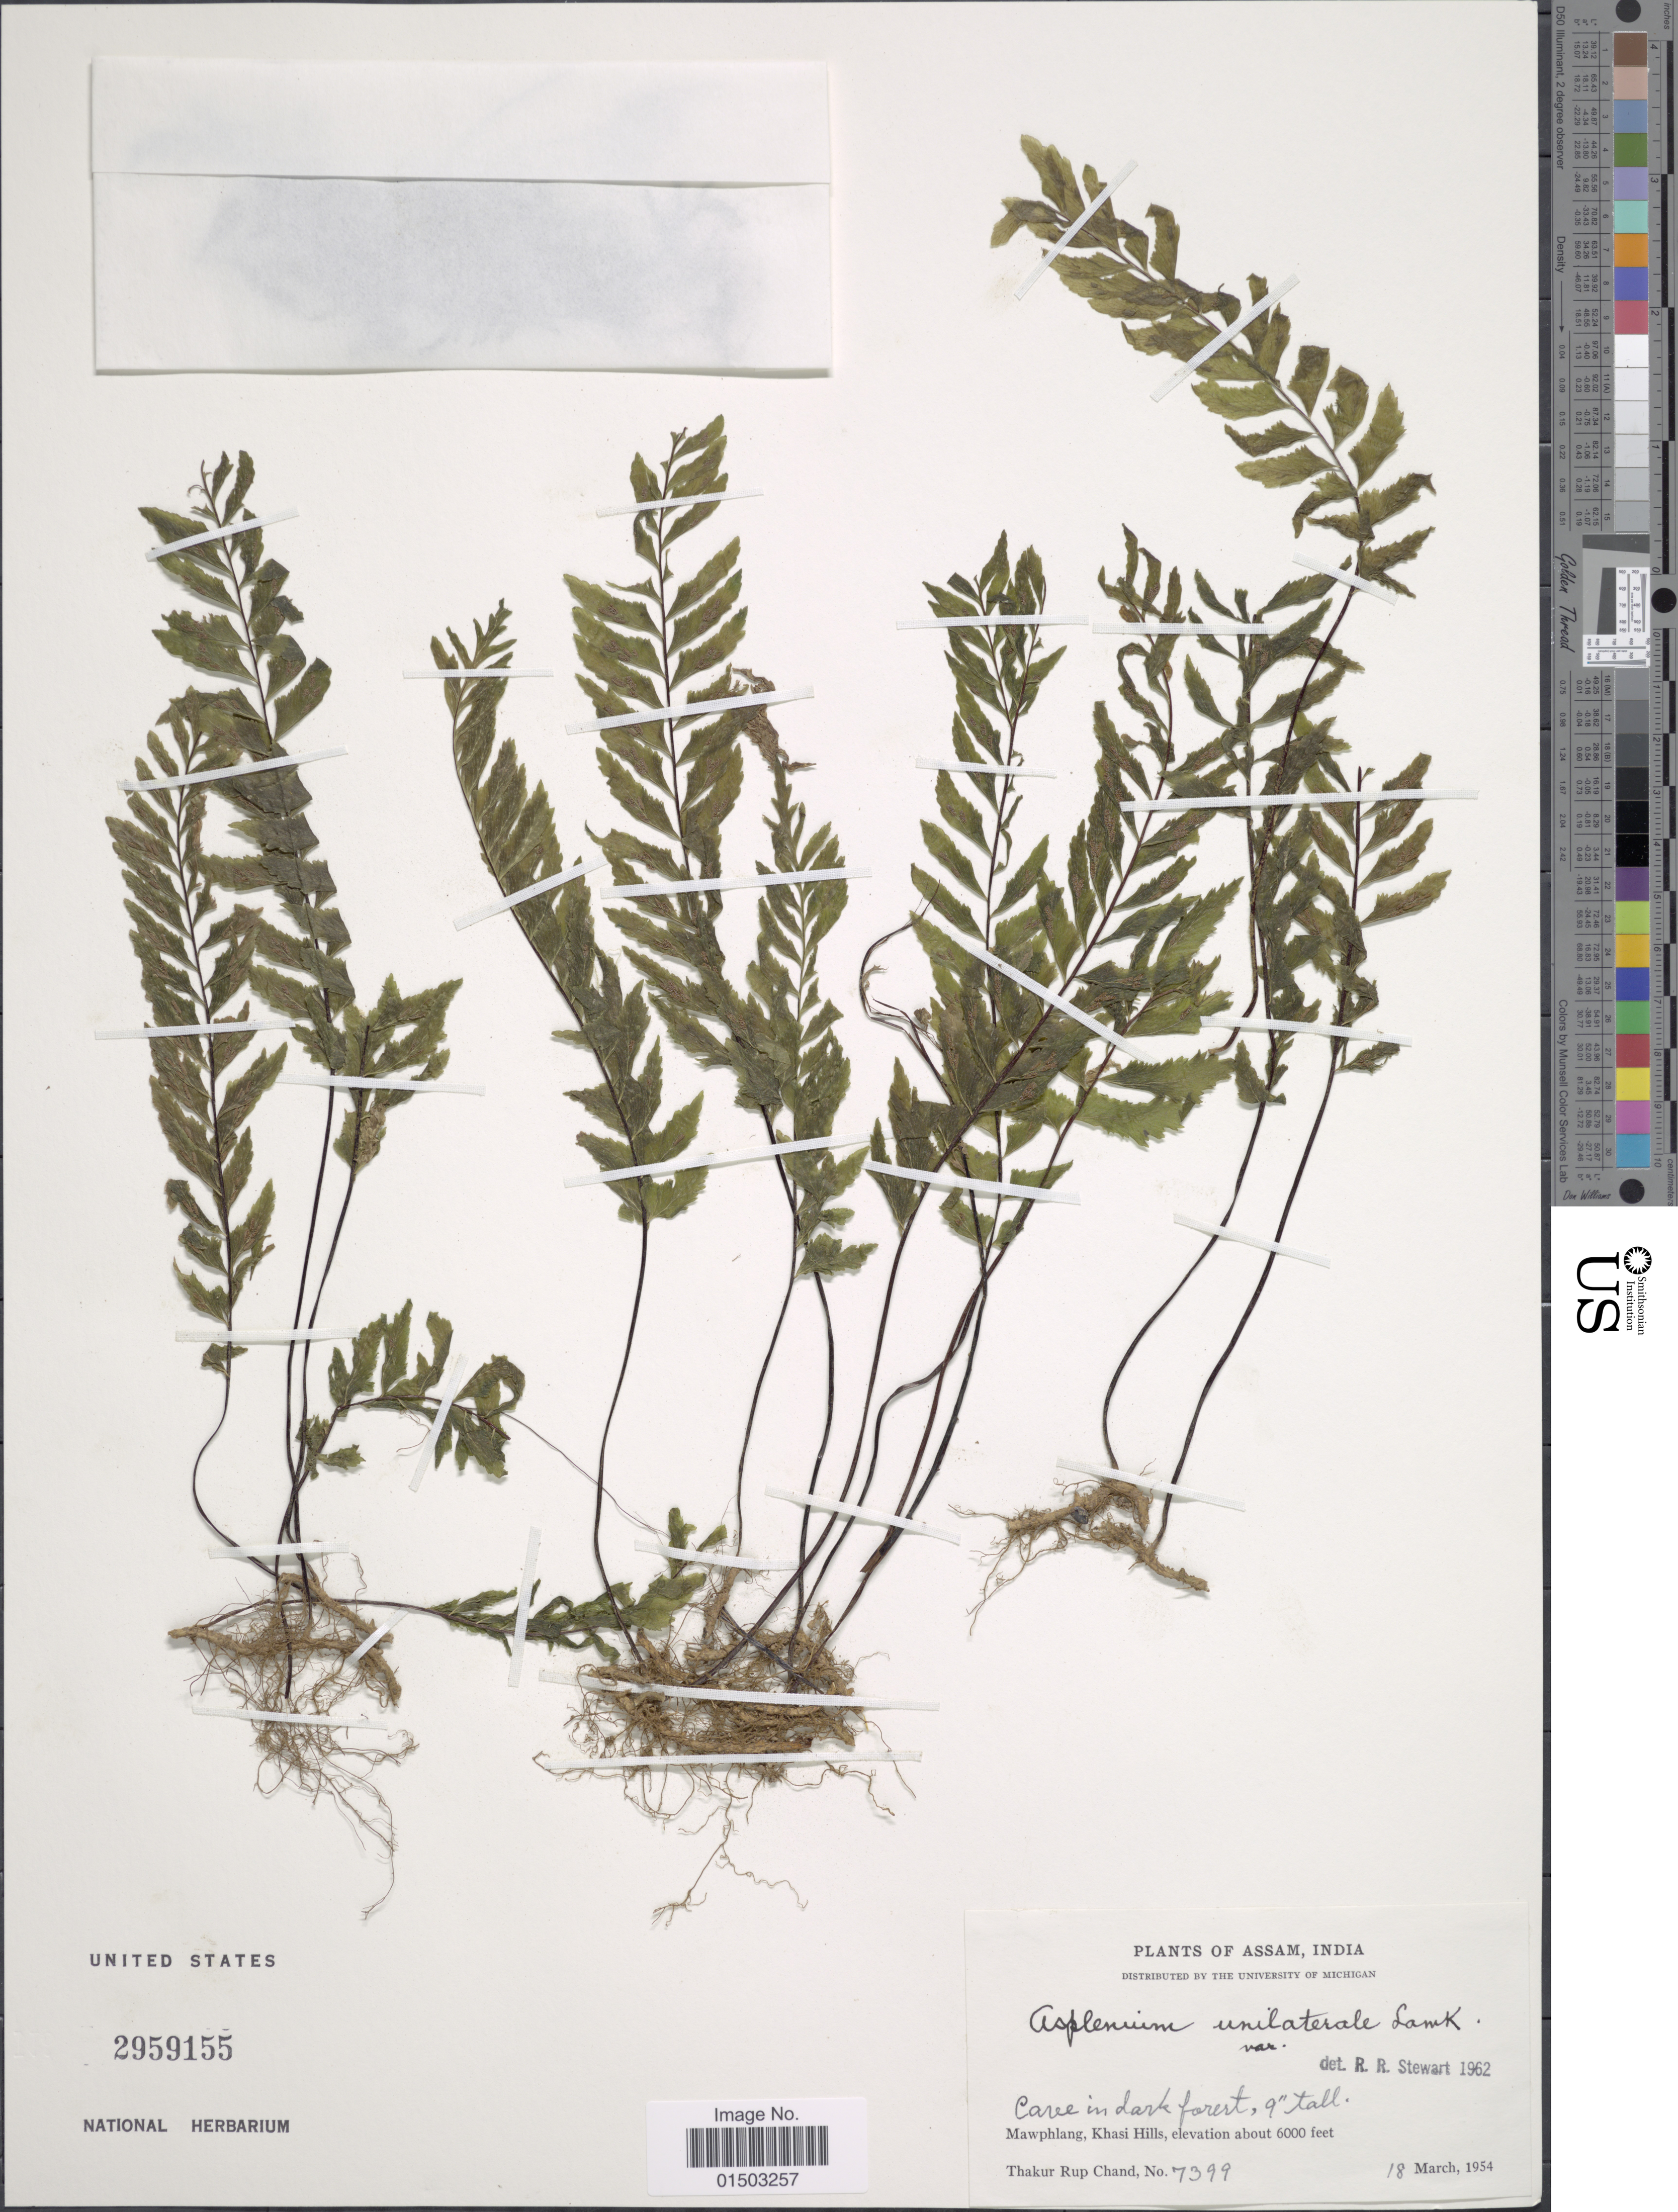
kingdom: Plantae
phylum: Tracheophyta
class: Polypodiopsida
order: Polypodiales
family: Aspleniaceae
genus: Hymenasplenium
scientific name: Hymenasplenium unilaterale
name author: (Lam.) Hayata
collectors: T. R. Chand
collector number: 7399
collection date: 1954-03-18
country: India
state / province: Meghalaya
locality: Assam, India. Mawphlang, Khasi Hills.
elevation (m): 1829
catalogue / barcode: US 2959155